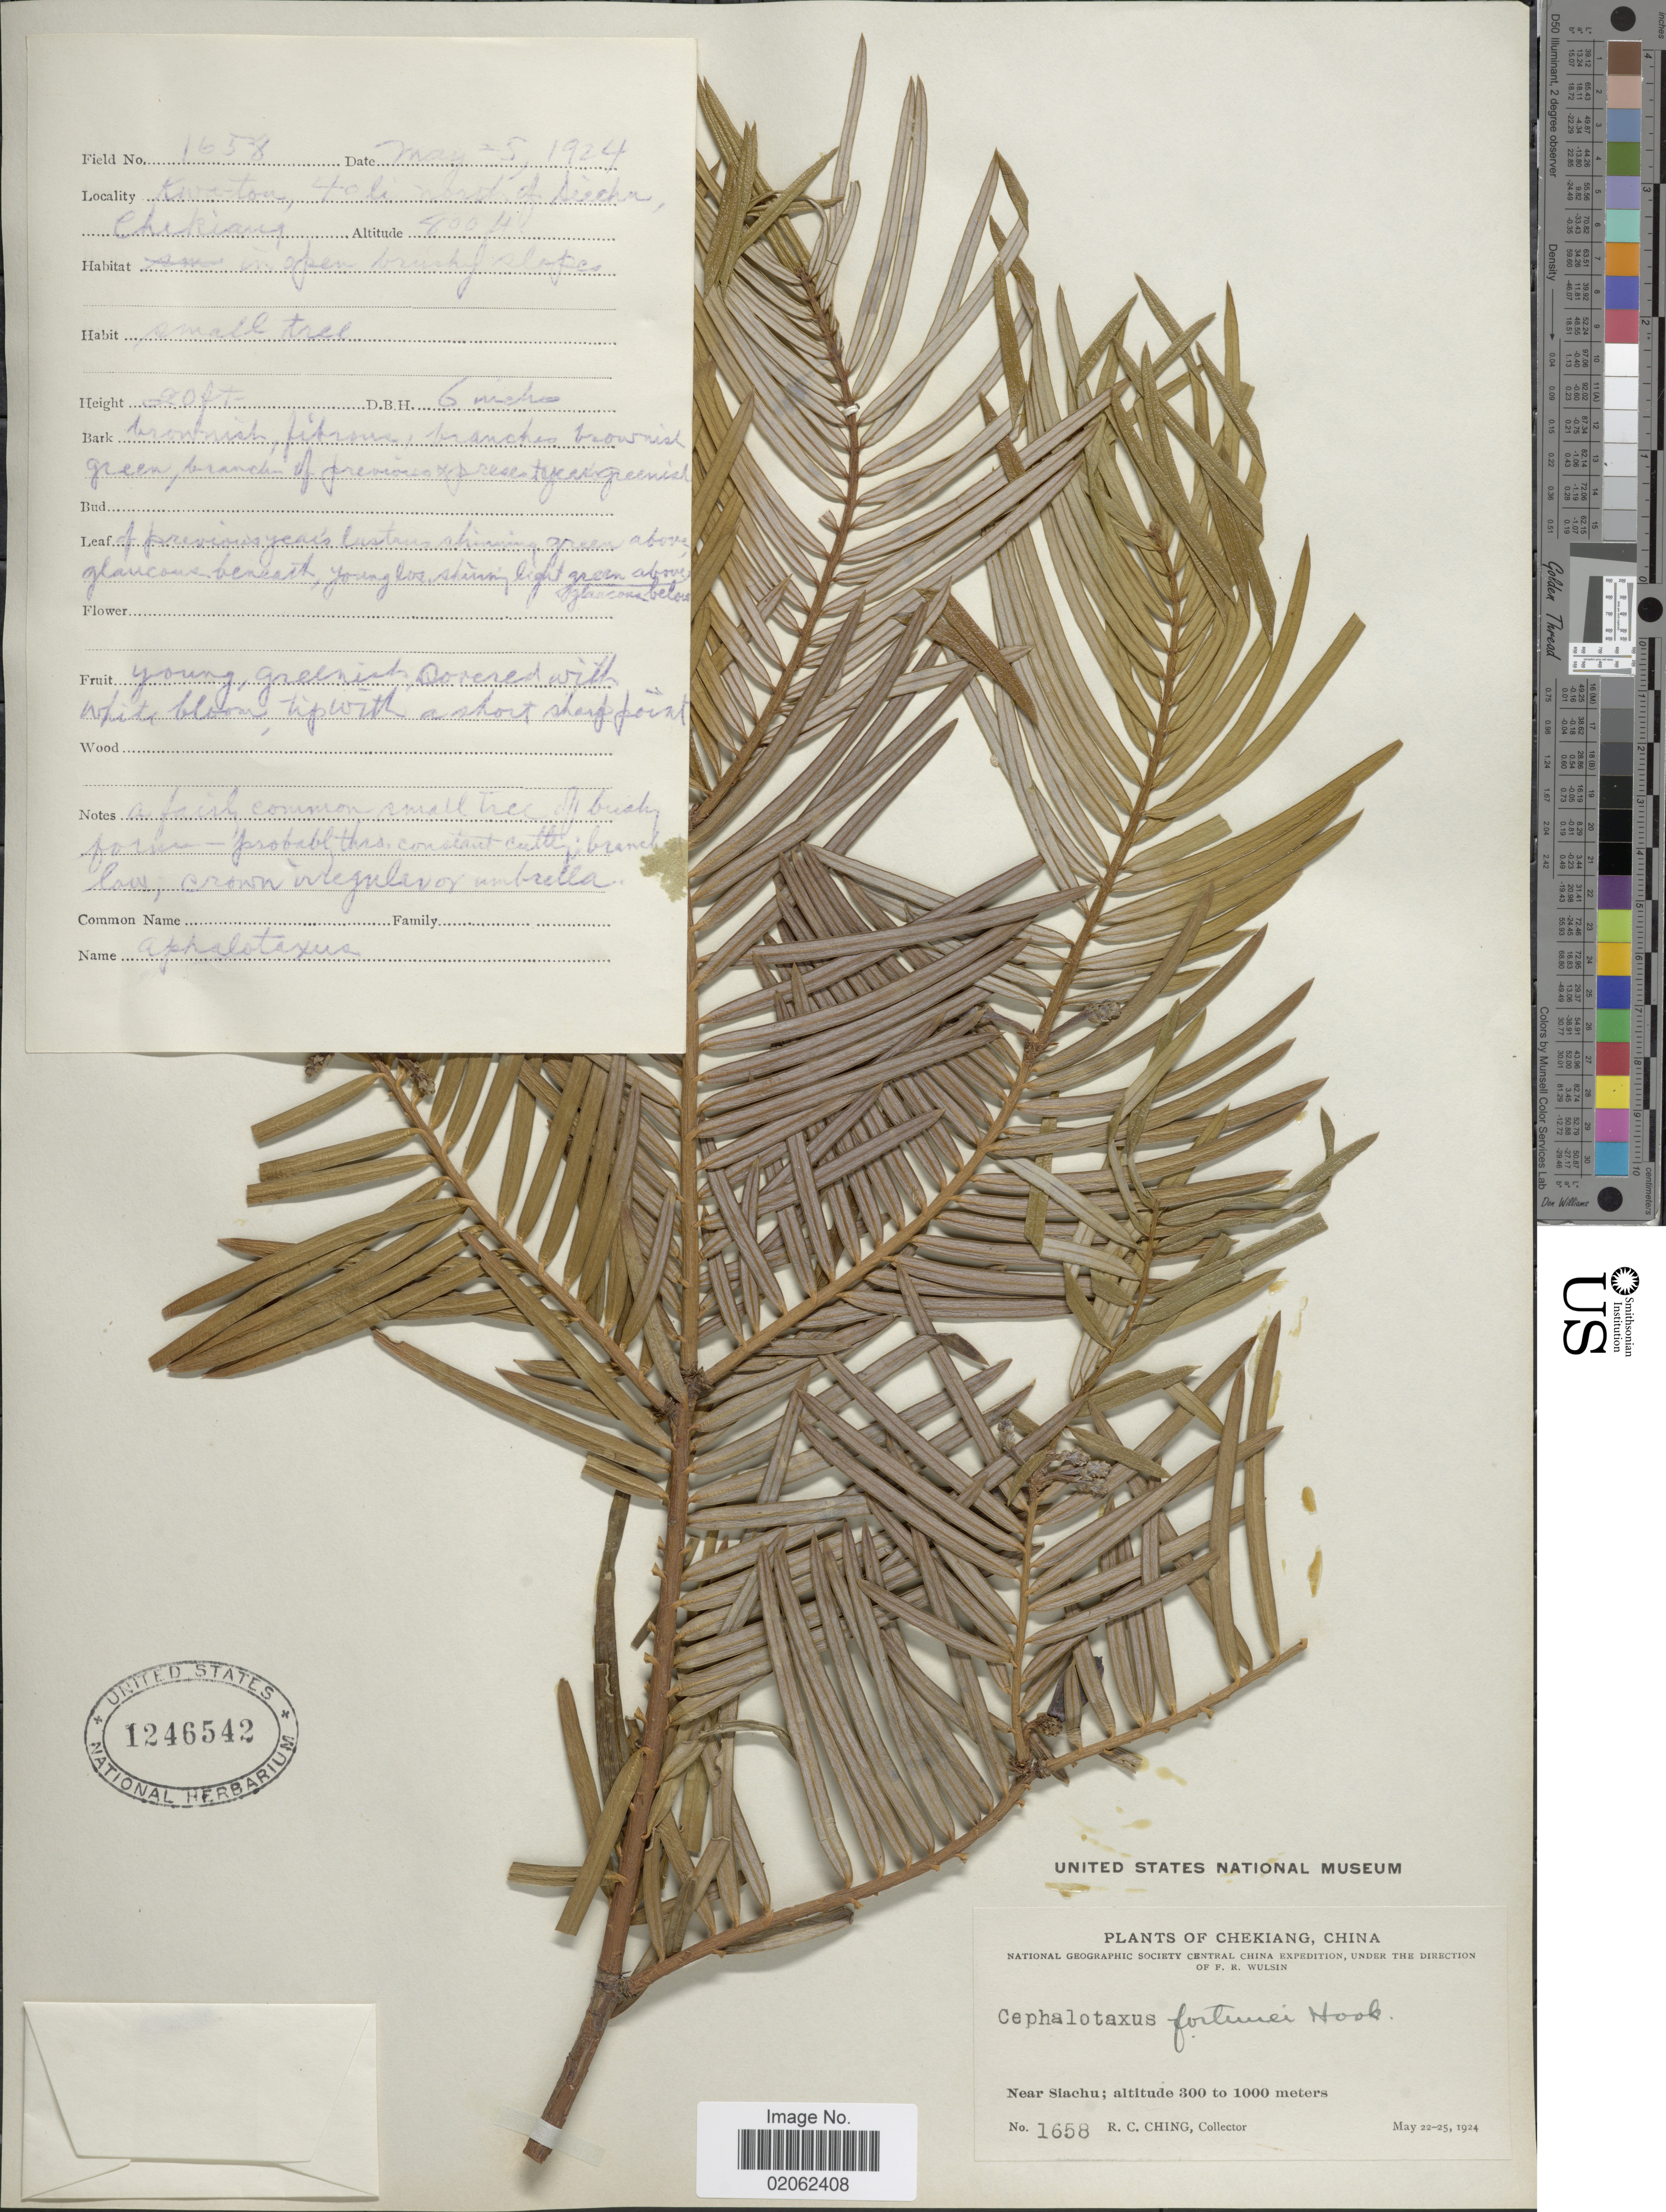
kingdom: Plantae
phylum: Tracheophyta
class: Pinopsida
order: Pinales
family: Cephalotaxaceae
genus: Cephalotaxus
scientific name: Cephalotaxus fortunei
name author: Hook.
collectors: R. C. Ching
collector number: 1658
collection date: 1924-05-22/1924-05-25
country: China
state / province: Zhejiang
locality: Chekiang, Near Siachu, Kwa-ton, 40 li. north of Siachu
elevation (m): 300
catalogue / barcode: US 1246542